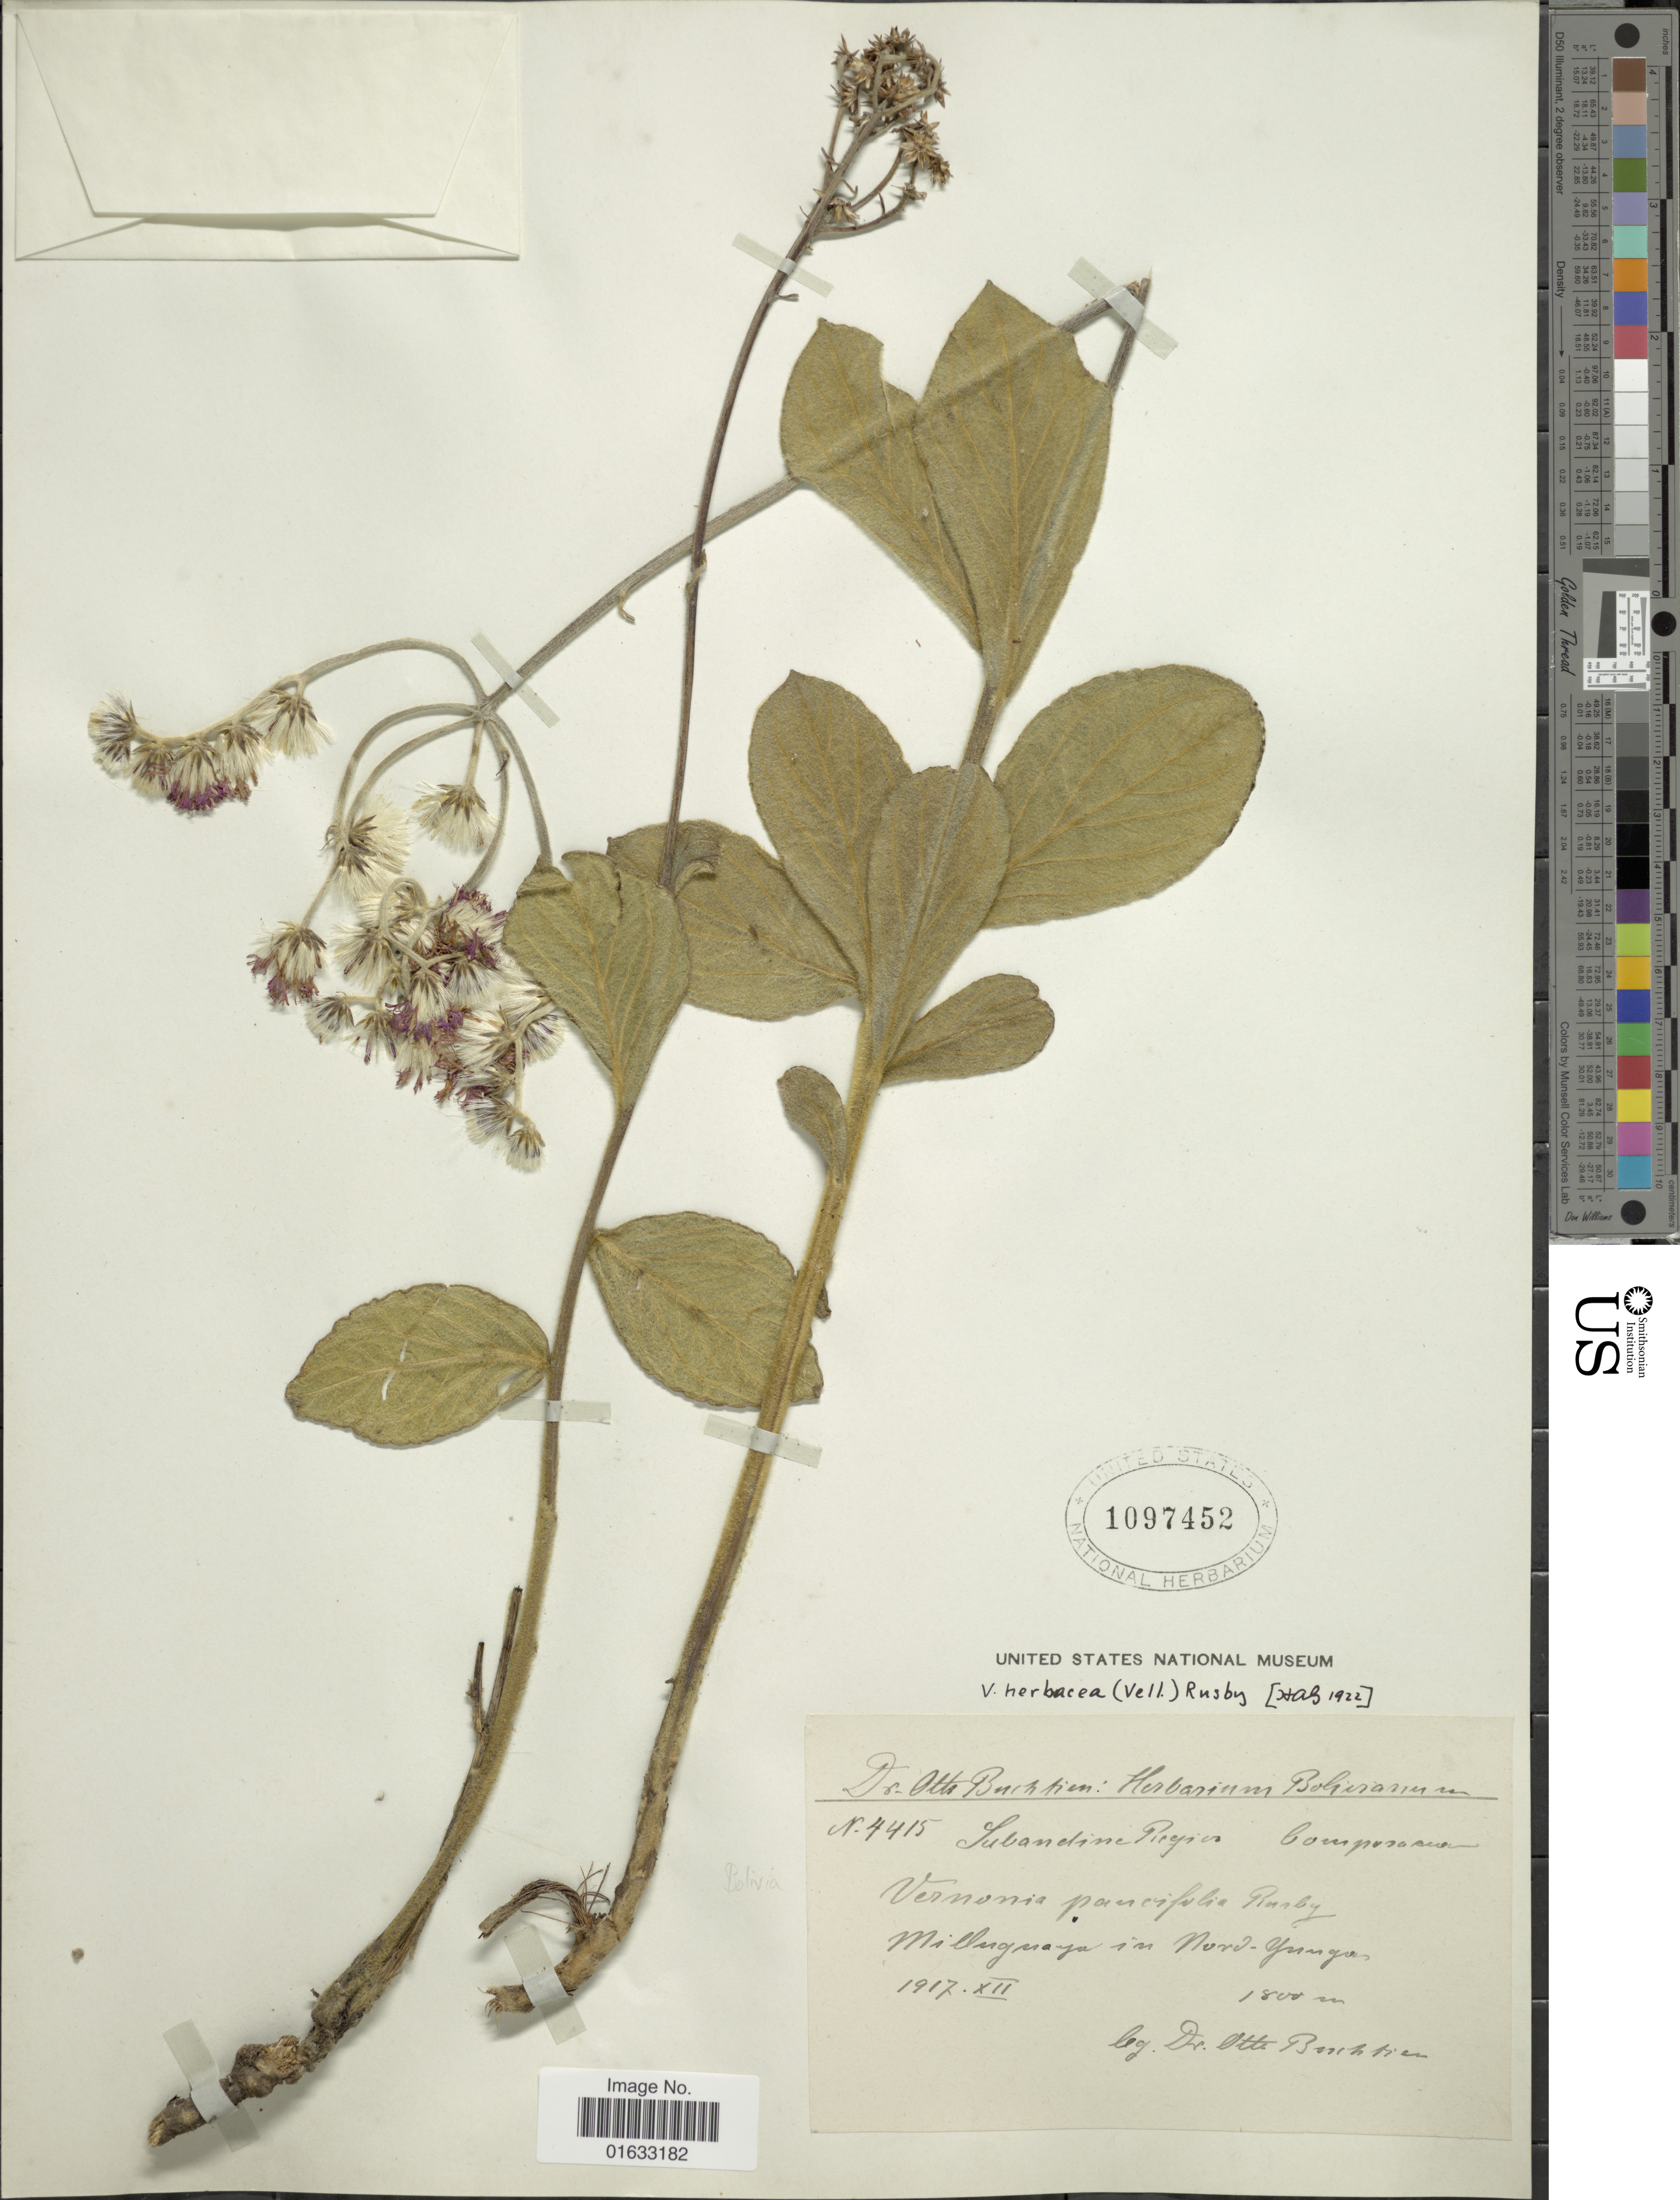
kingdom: Plantae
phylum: Tracheophyta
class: Magnoliopsida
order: Asterales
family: Asteraceae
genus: Chrysolaena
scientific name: Chrysolaena herbacea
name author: (Vell.) H. Rob.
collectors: O. Buchtien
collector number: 4415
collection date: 1917-12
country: Bolivia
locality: Millenguaya in Nord-Yungas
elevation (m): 1800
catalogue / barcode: US 1097452